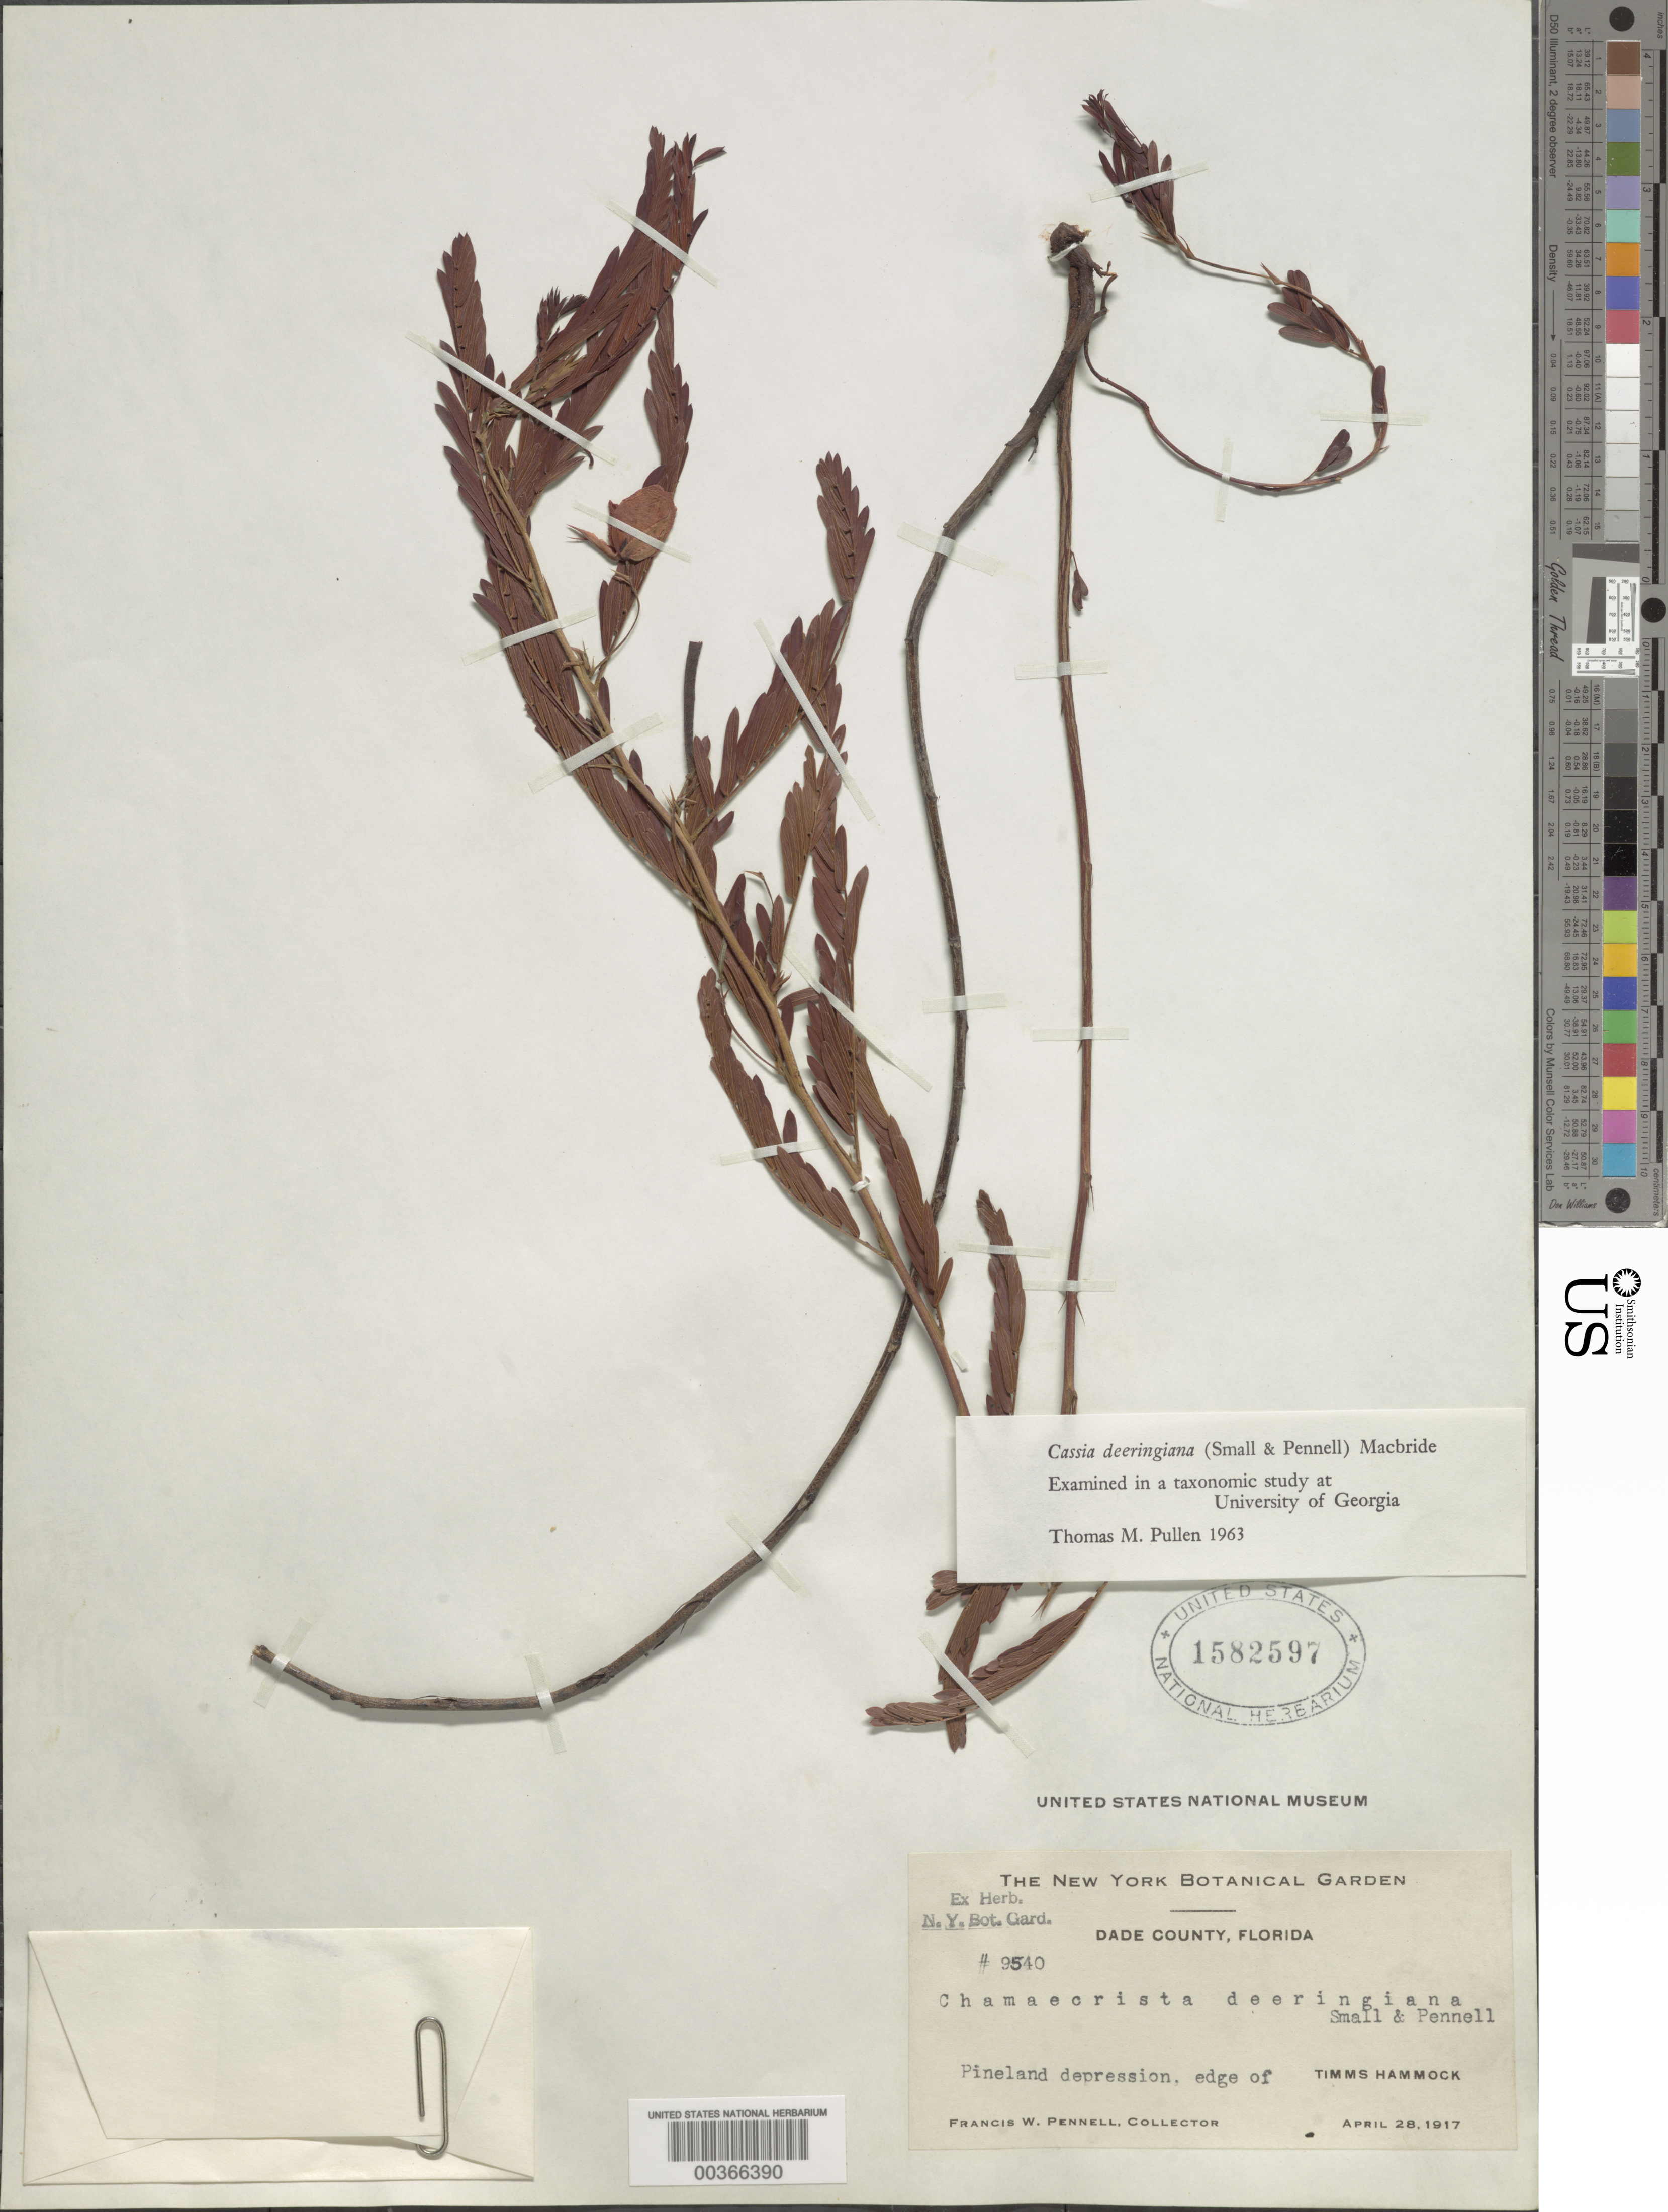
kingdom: Plantae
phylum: Tracheophyta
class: Magnoliopsida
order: Fabales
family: Fabaceae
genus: Chamaecrista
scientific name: Chamaecrista deeringiana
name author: (Pennell) Small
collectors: F. W. Pennell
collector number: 9540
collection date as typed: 28 Apr 1917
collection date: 1917-04-28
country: United States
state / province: Florida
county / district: Dade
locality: Edge of Timms Hammock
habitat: Pine land depression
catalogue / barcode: US 1582597